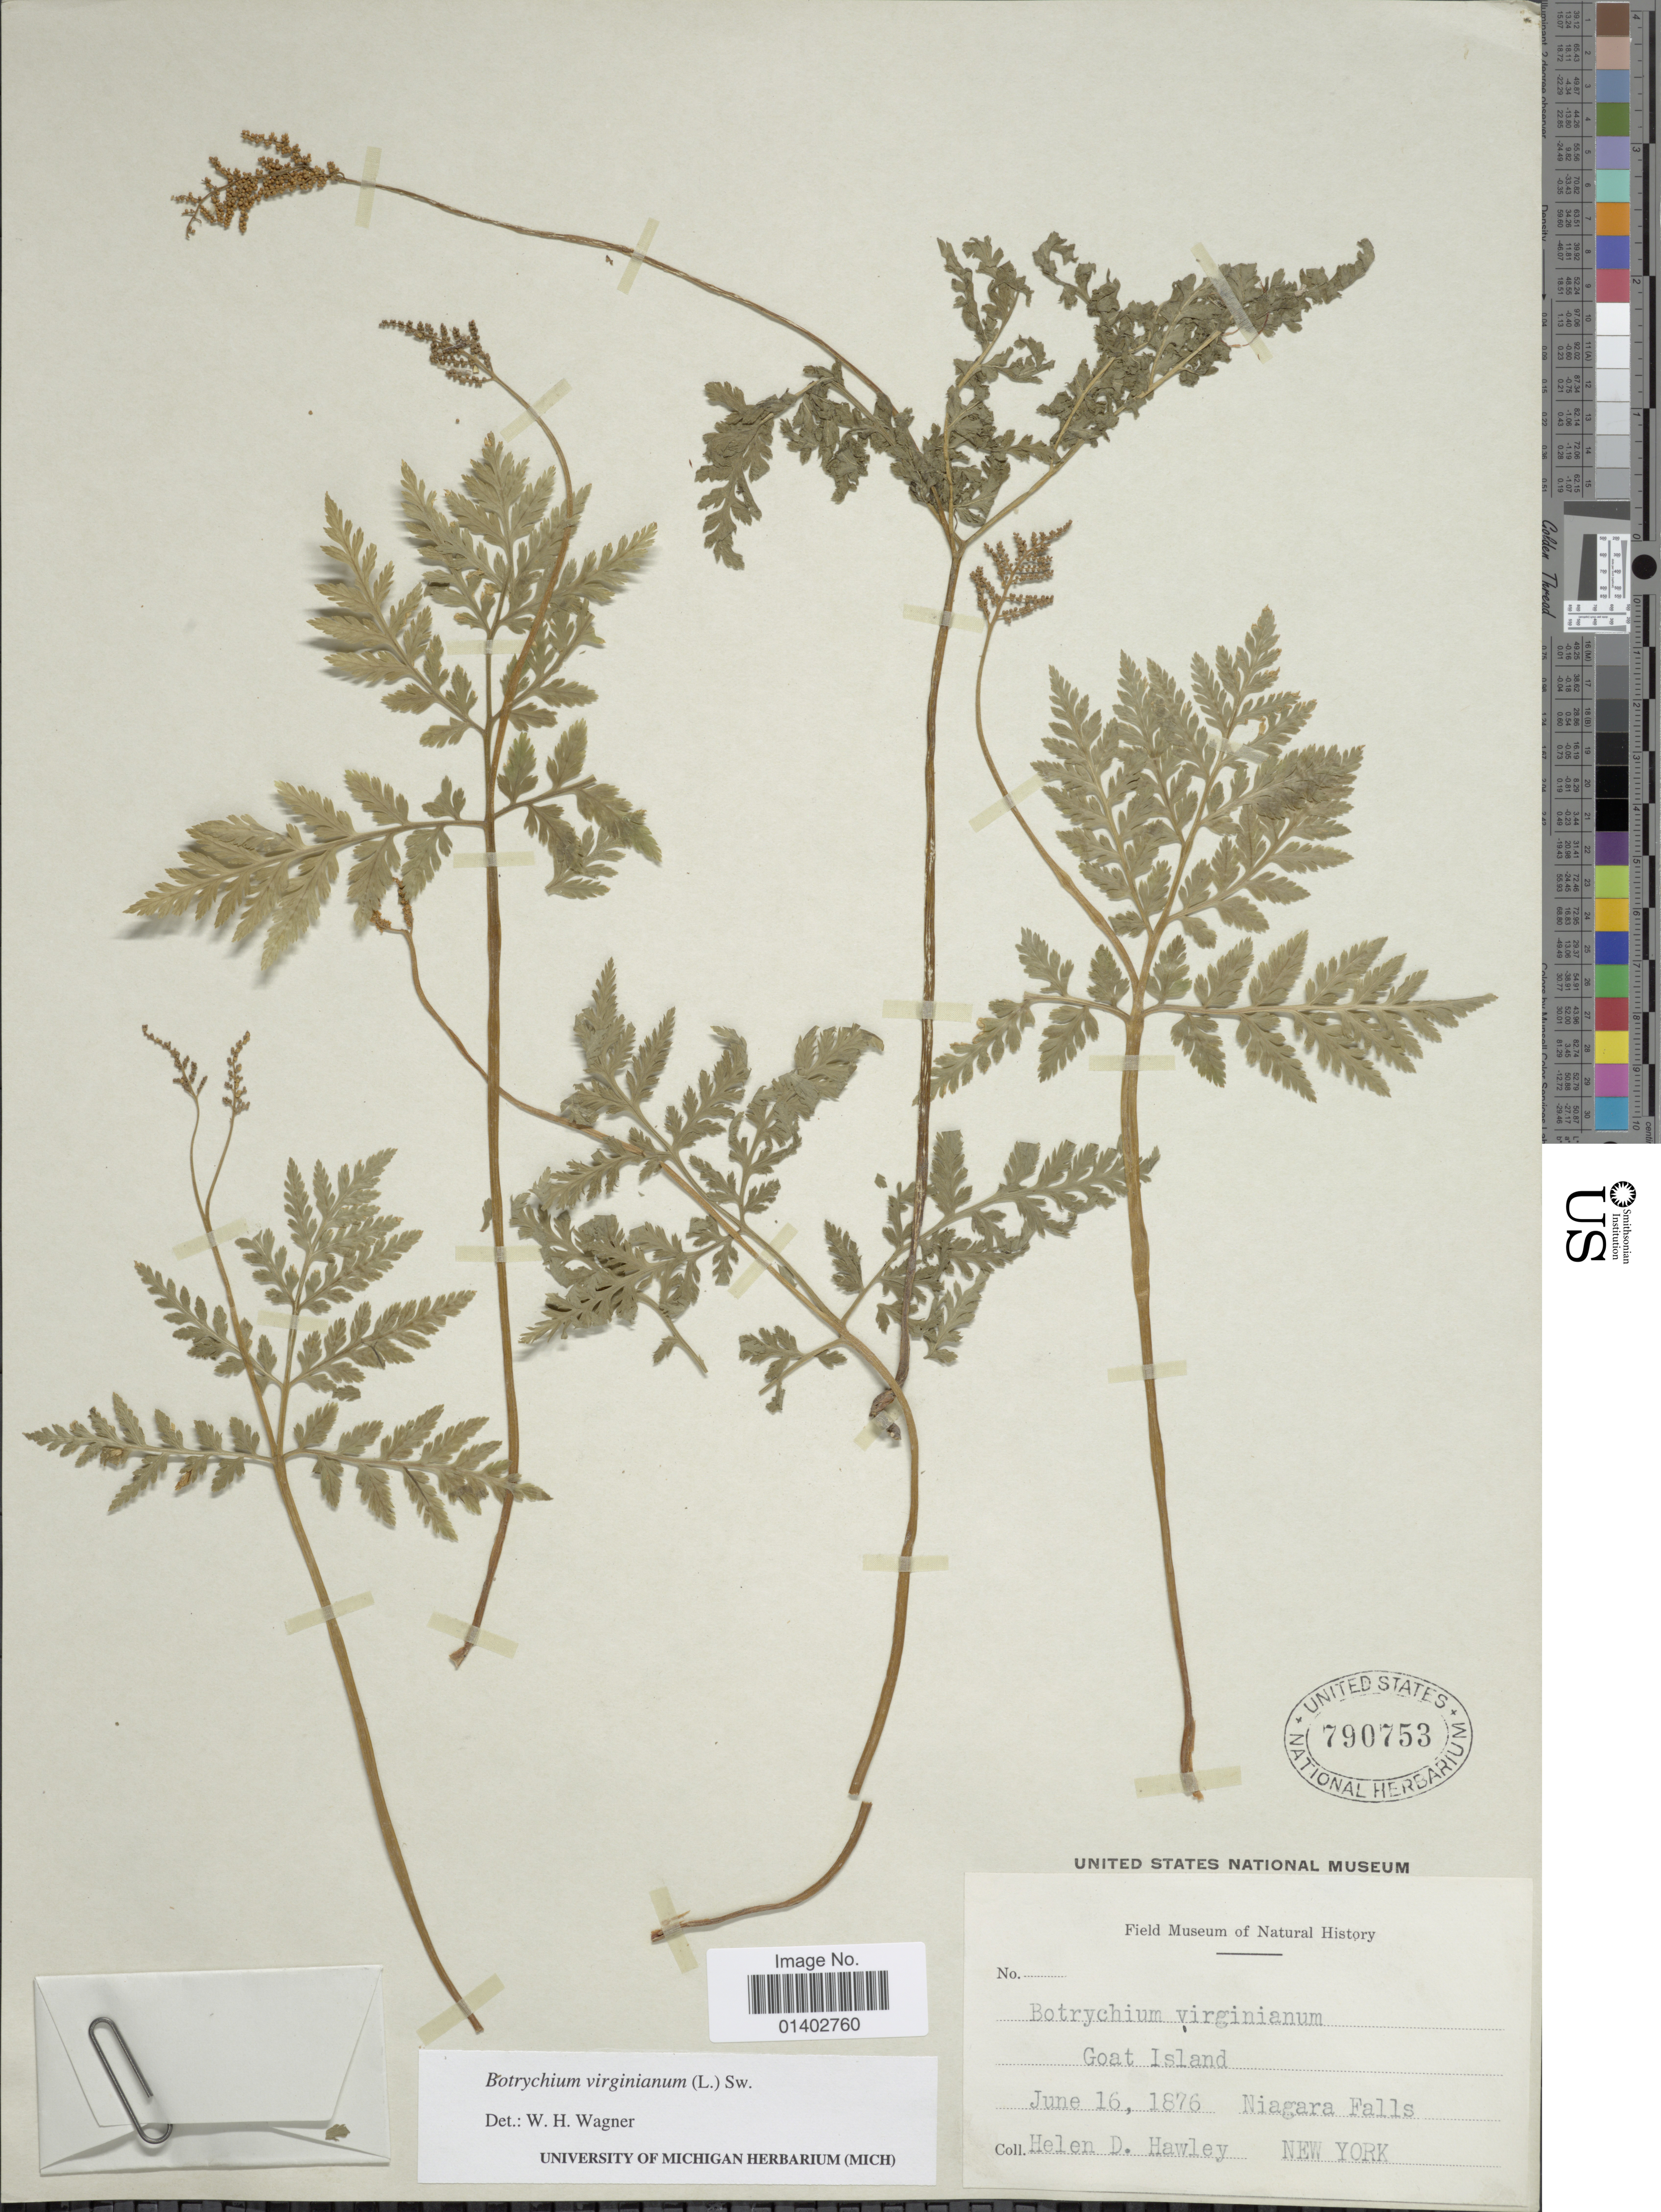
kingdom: Plantae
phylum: Tracheophyta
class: Polypodiopsida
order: Ophioglossales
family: Ophioglossaceae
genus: Botrychium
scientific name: Botrychium virginianum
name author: (L.) Sw.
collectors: H. Hawley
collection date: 1876-06-16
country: United States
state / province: New York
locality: Goat island, Niagara Falls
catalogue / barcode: US 790753